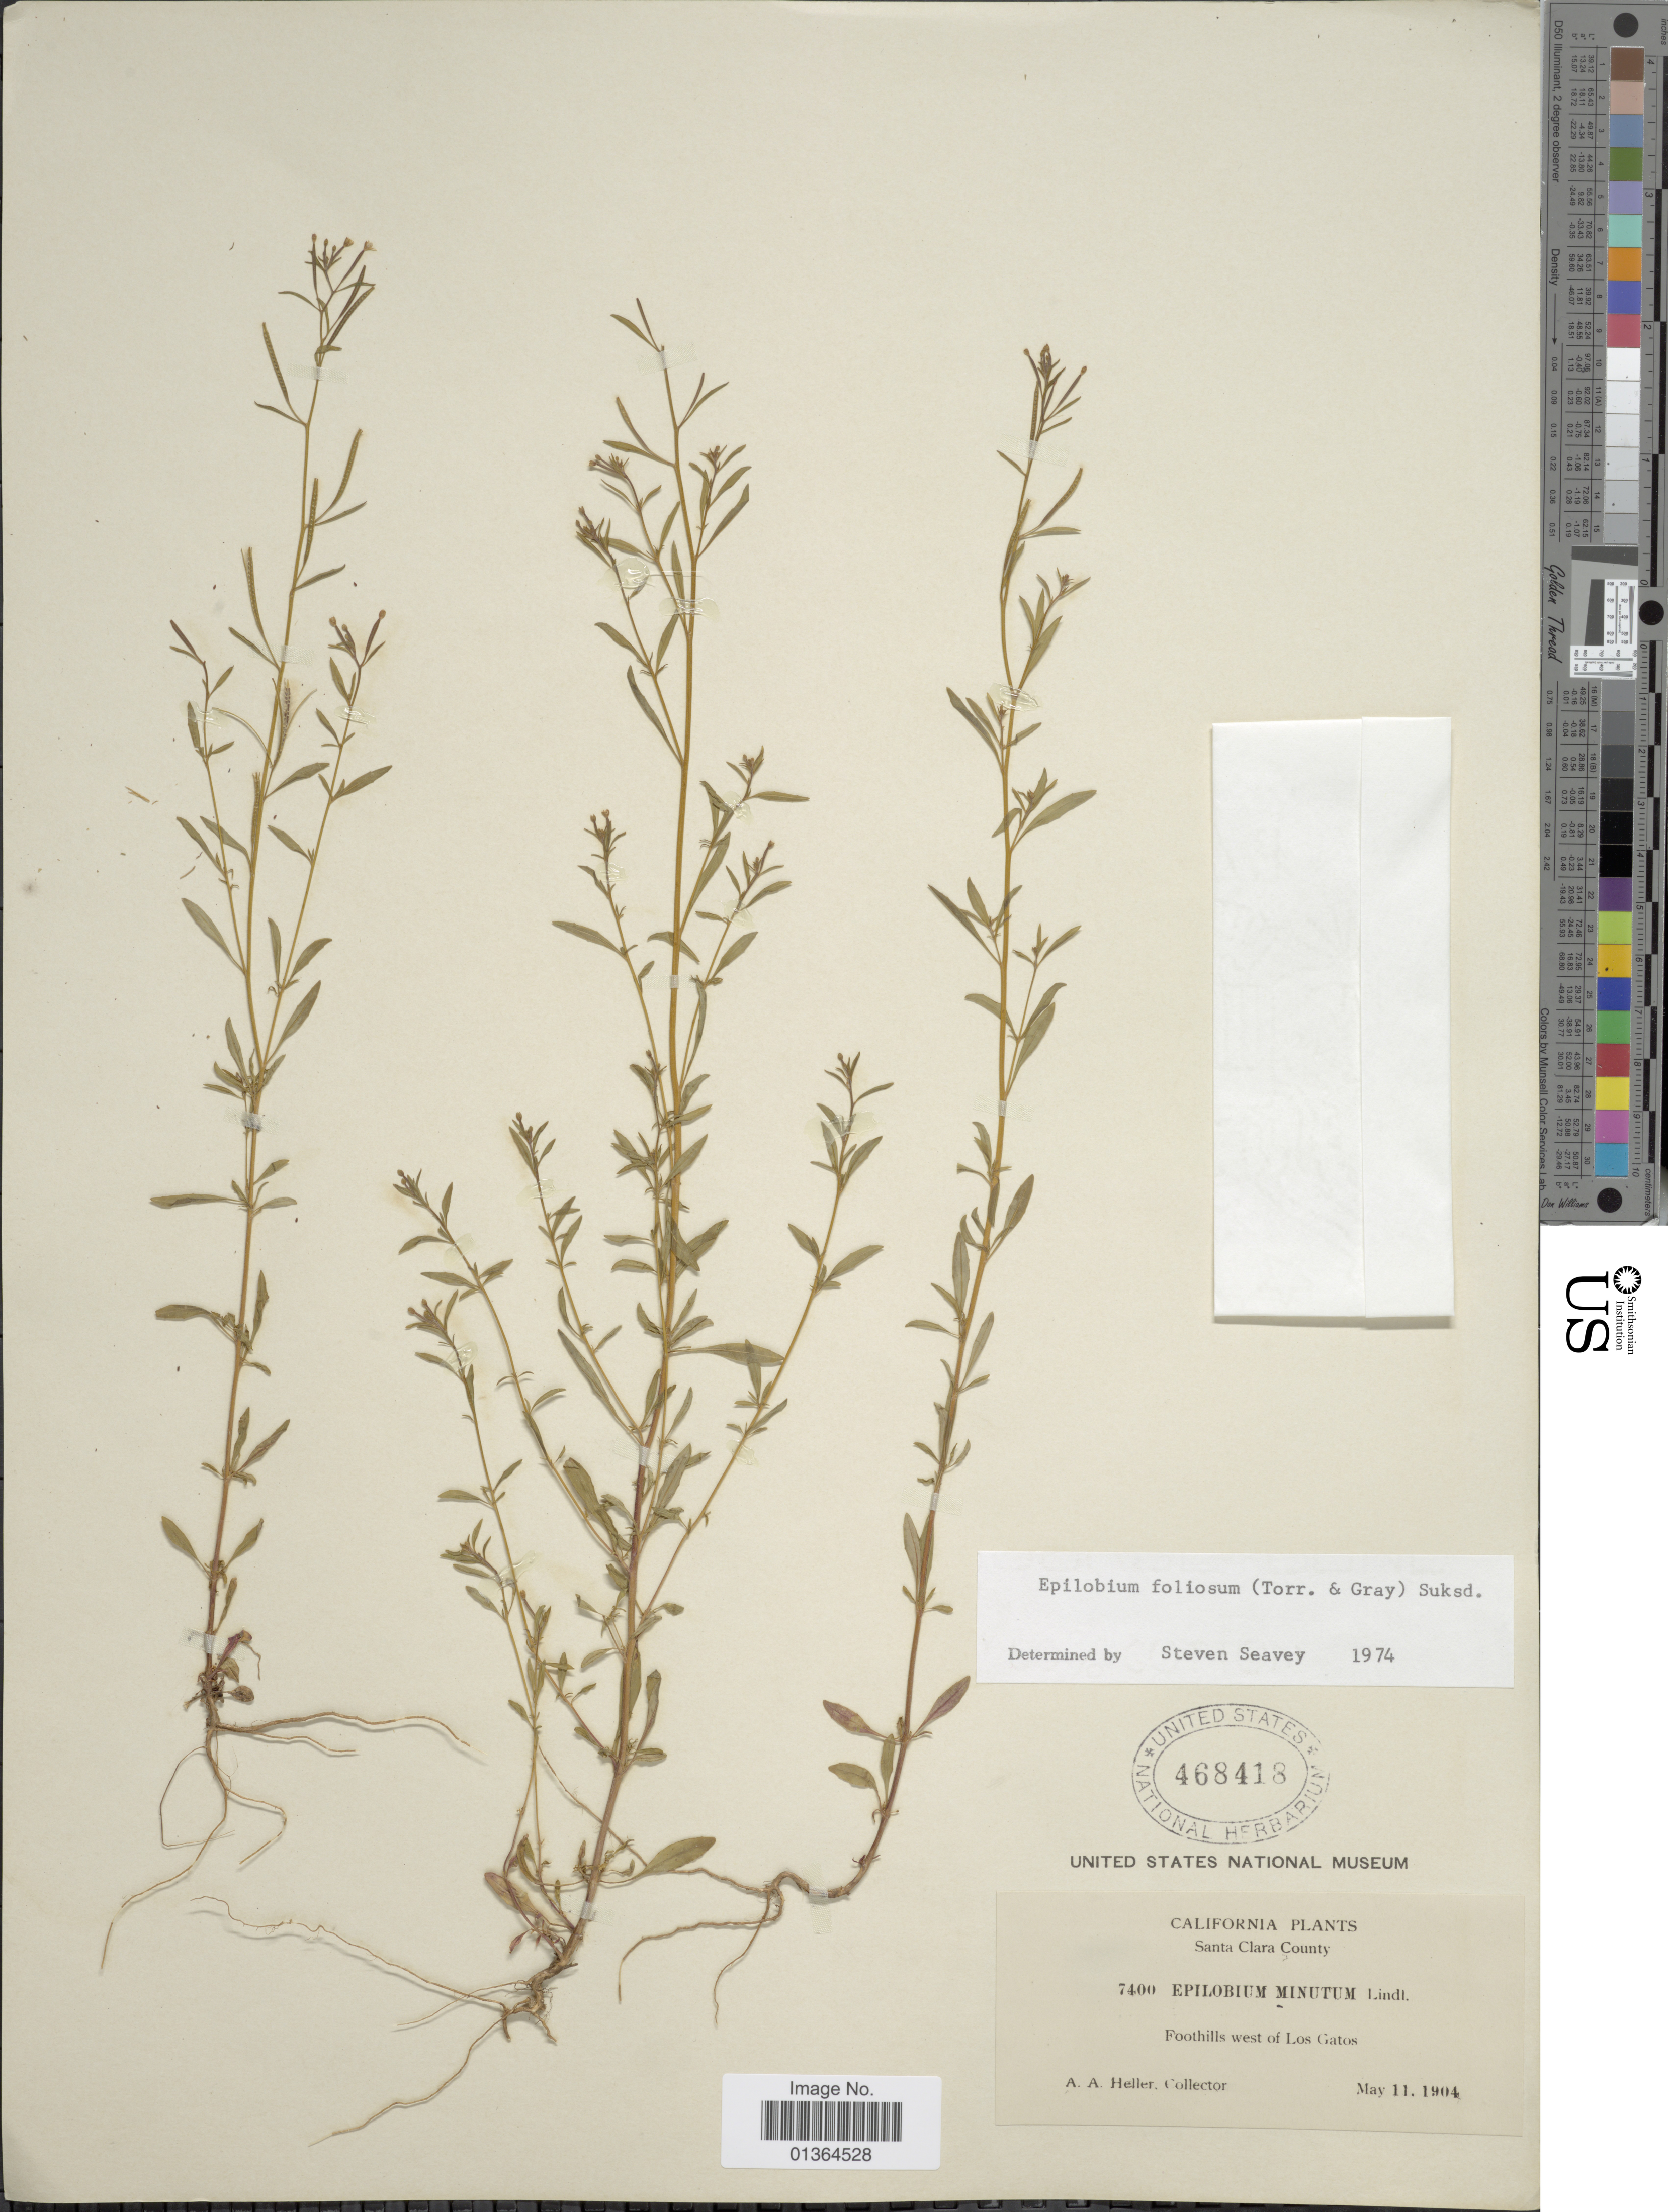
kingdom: Plantae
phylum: Tracheophyta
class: Magnoliopsida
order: Myrtales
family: Onagraceae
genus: Epilobium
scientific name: Epilobium foliosum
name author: (Nutt. ex Torr. & A. Gray) Suksd.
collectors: A. A. Heller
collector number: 7400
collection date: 1904-05-11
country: United States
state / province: California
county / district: Santa Clara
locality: Santa Clara County, Foothills west of Los Gatos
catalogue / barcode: US 468418